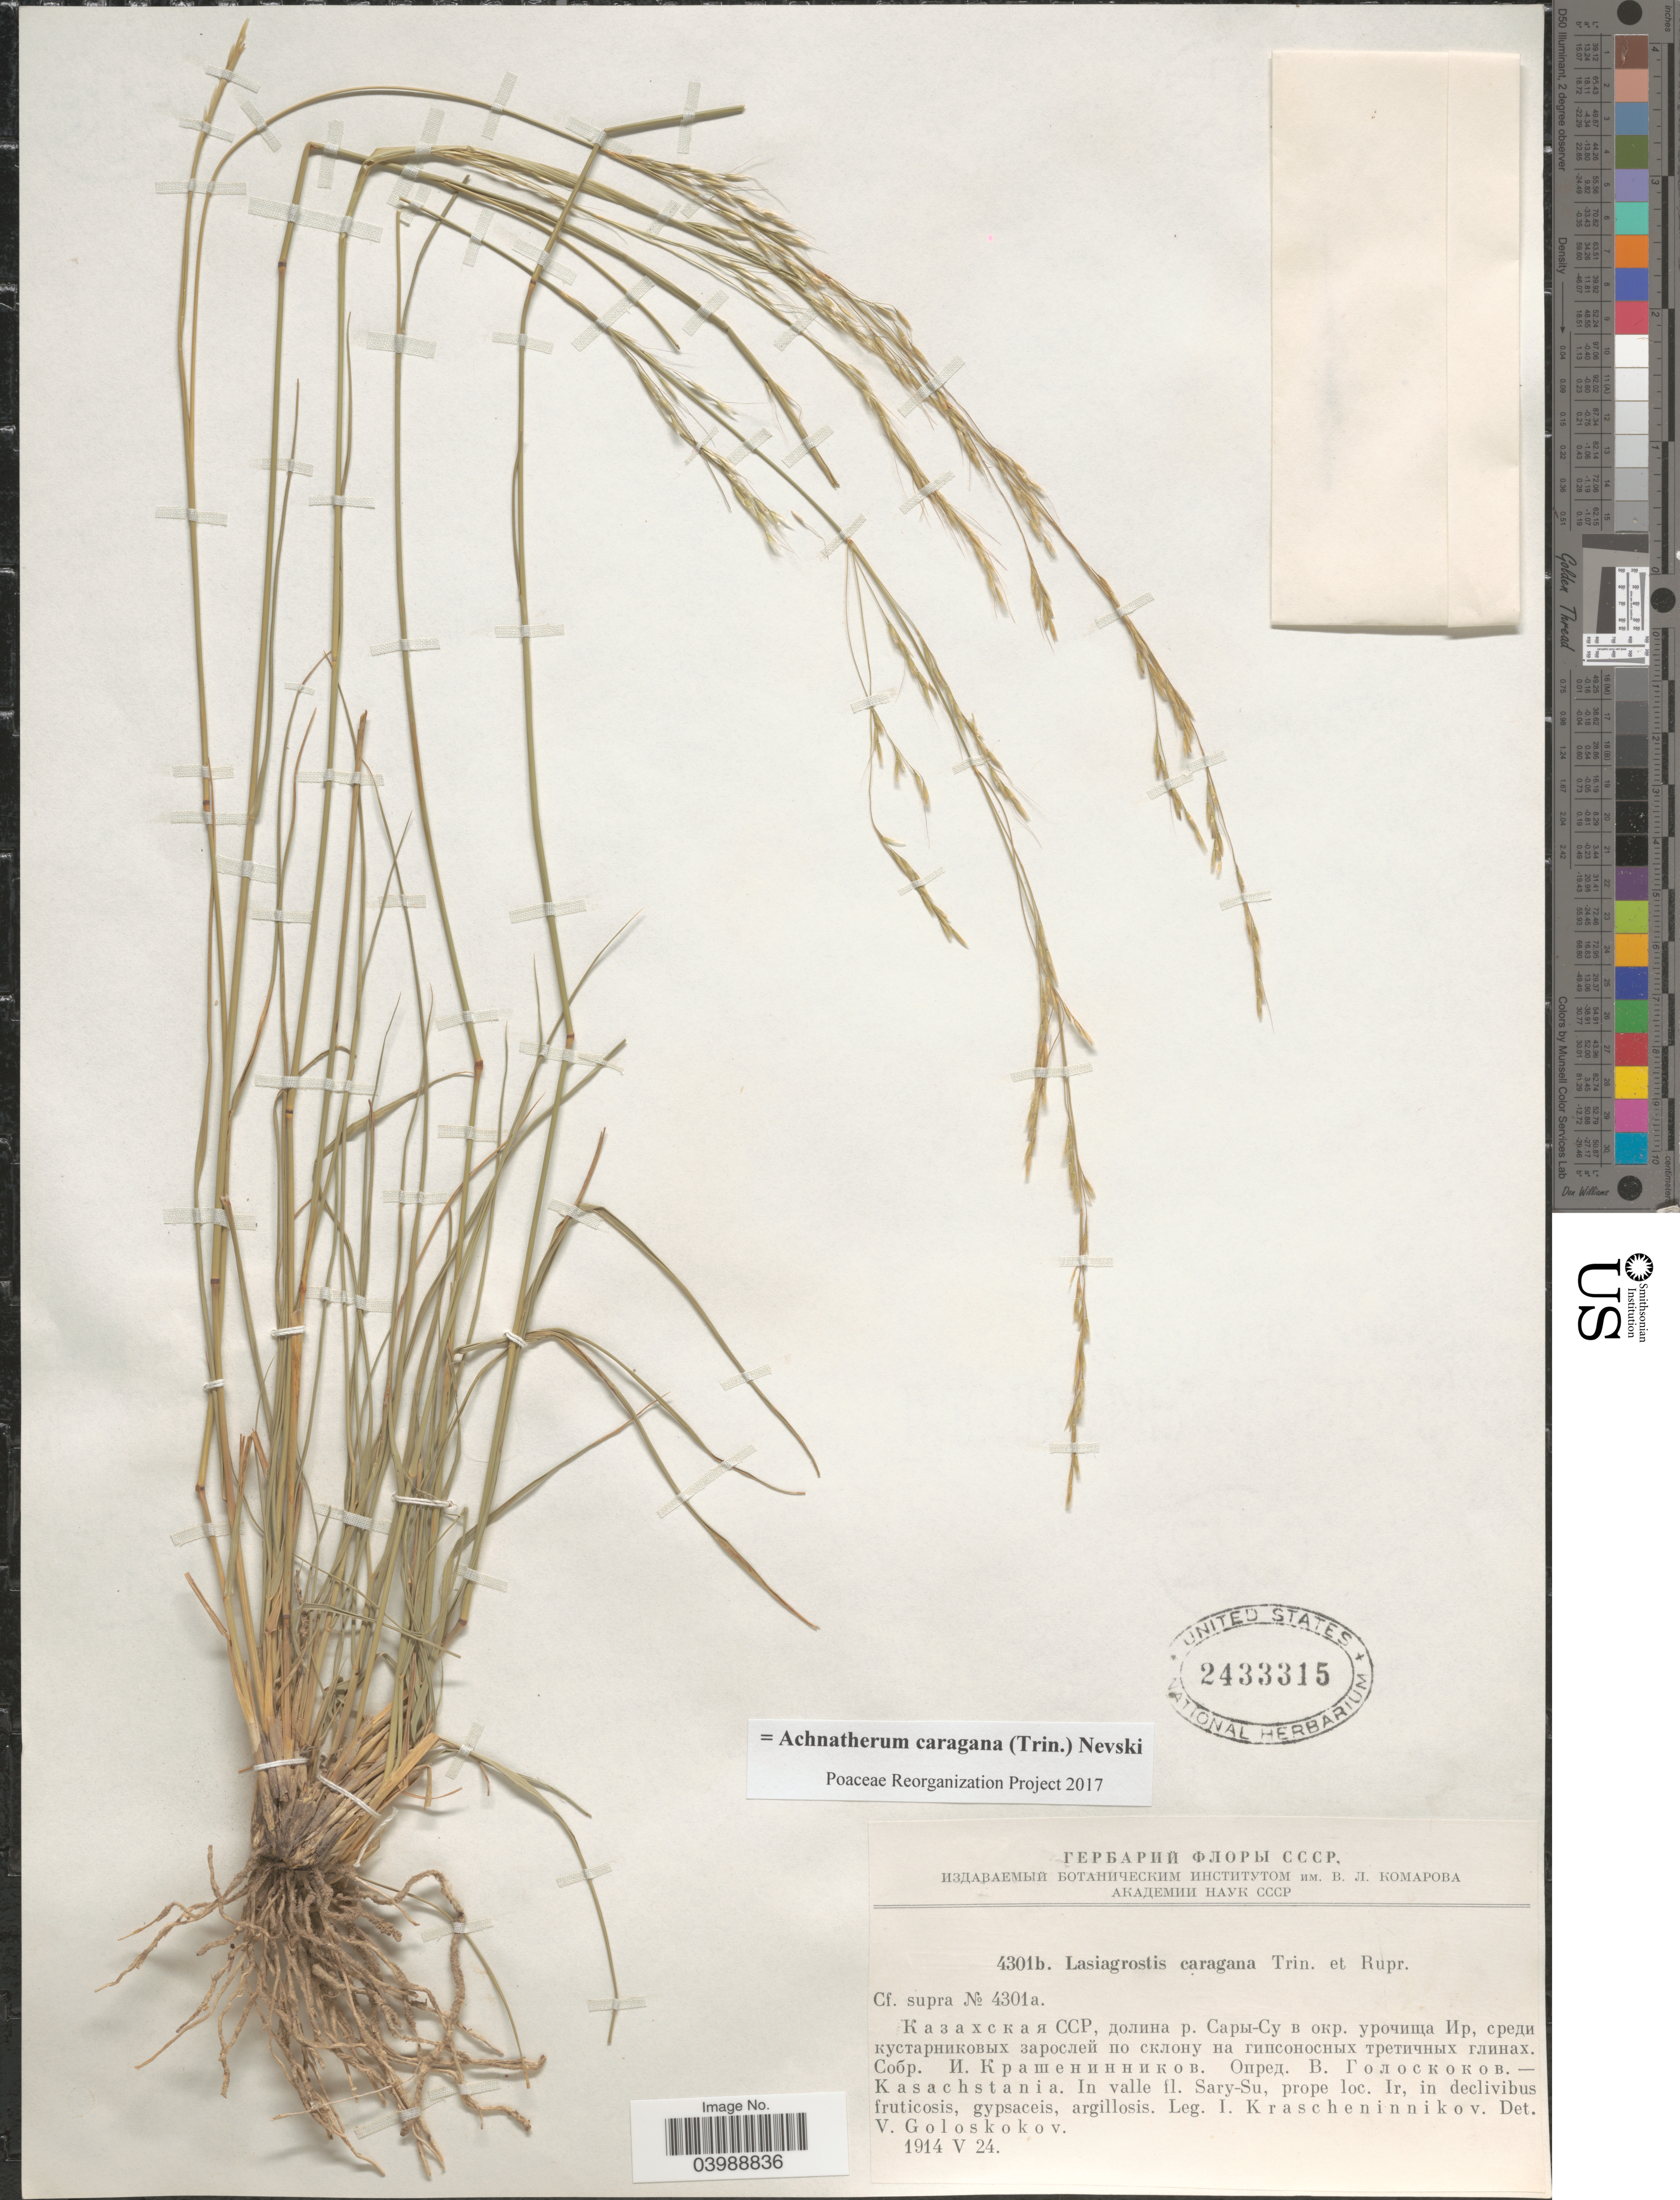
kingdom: Plantae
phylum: Tracheophyta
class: Liliopsida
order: Poales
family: Poaceae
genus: Achnatherum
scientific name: Achnatherum caragana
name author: (Trin.) Nevski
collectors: I. Krascheninnikov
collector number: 4301b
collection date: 1914-05-24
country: Kazakhstan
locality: Kasachstania. In valle fl. Sary-Su, prope loc. Ir, in declivibus fruticosis, gypsaceis, argillosis.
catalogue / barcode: US 2433315